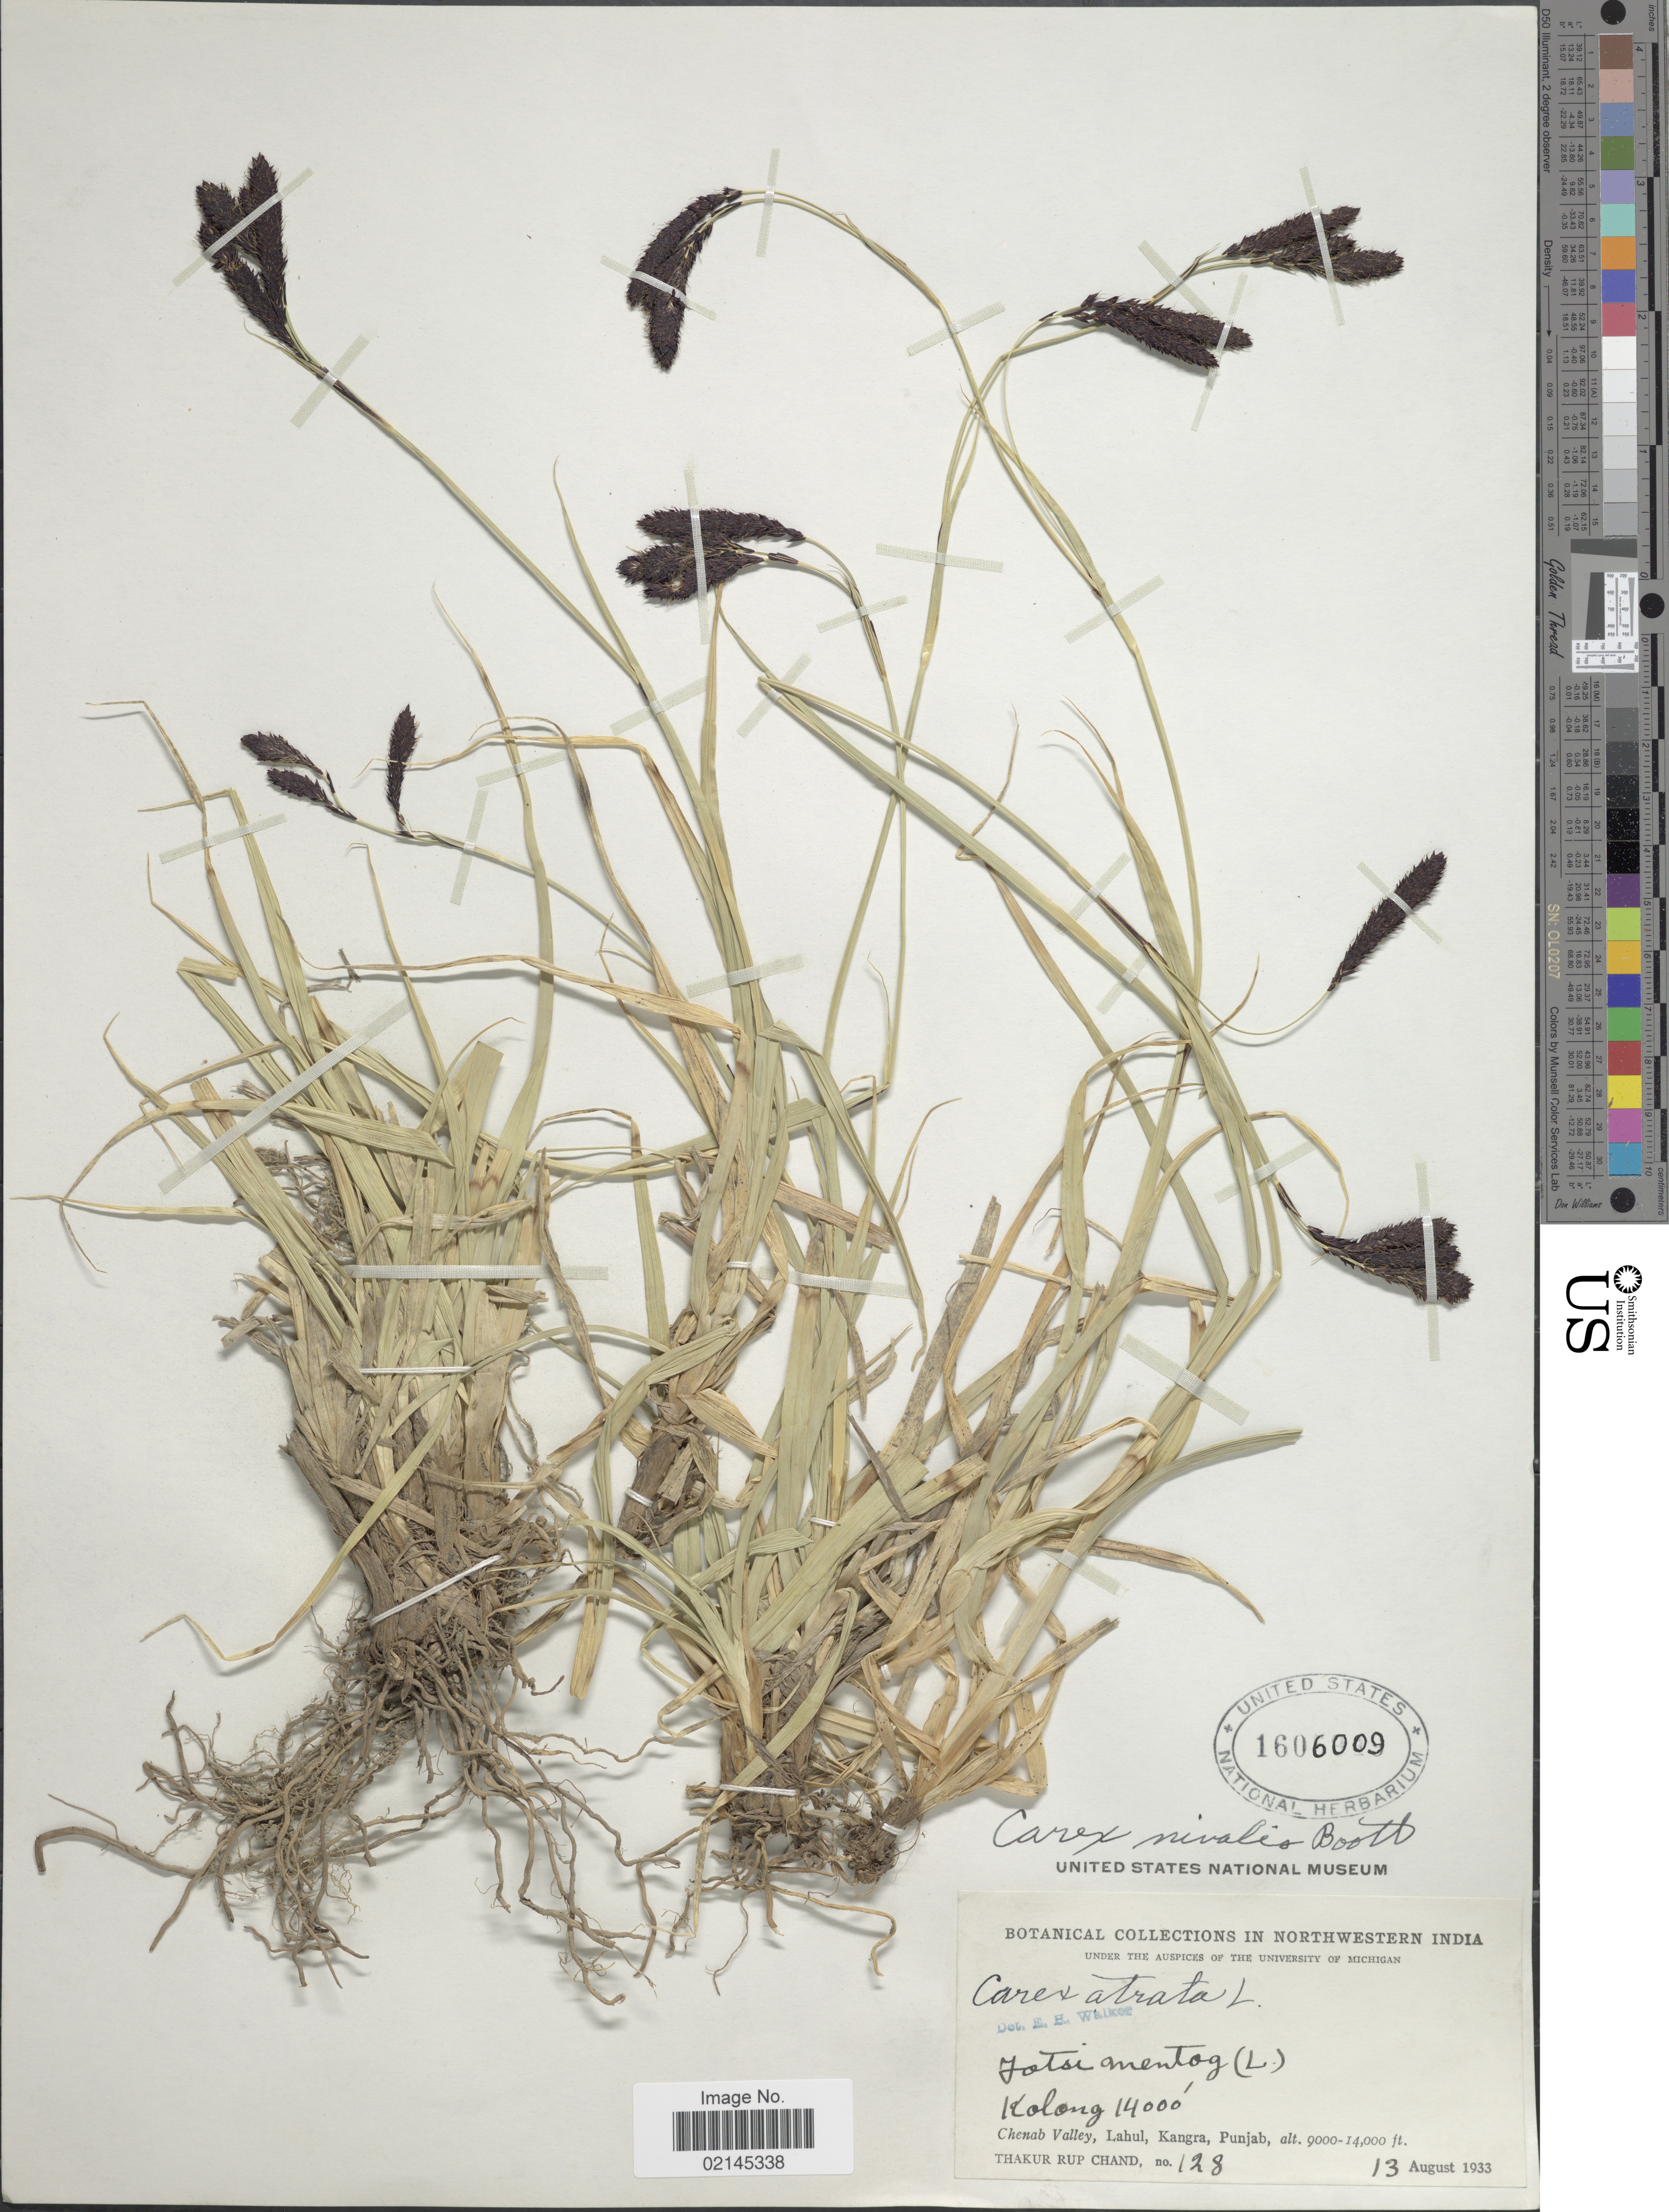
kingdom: Plantae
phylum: Tracheophyta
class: Liliopsida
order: Poales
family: Cyperaceae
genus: Carex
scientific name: Carex nivalis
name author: Boott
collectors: T. R. Chand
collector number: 128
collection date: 1933-08-13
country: India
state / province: Punjab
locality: Northwestern India. Kolong. Chenab Valley, Lahul, Kangra, Punjab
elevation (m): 4267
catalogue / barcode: US 1606009